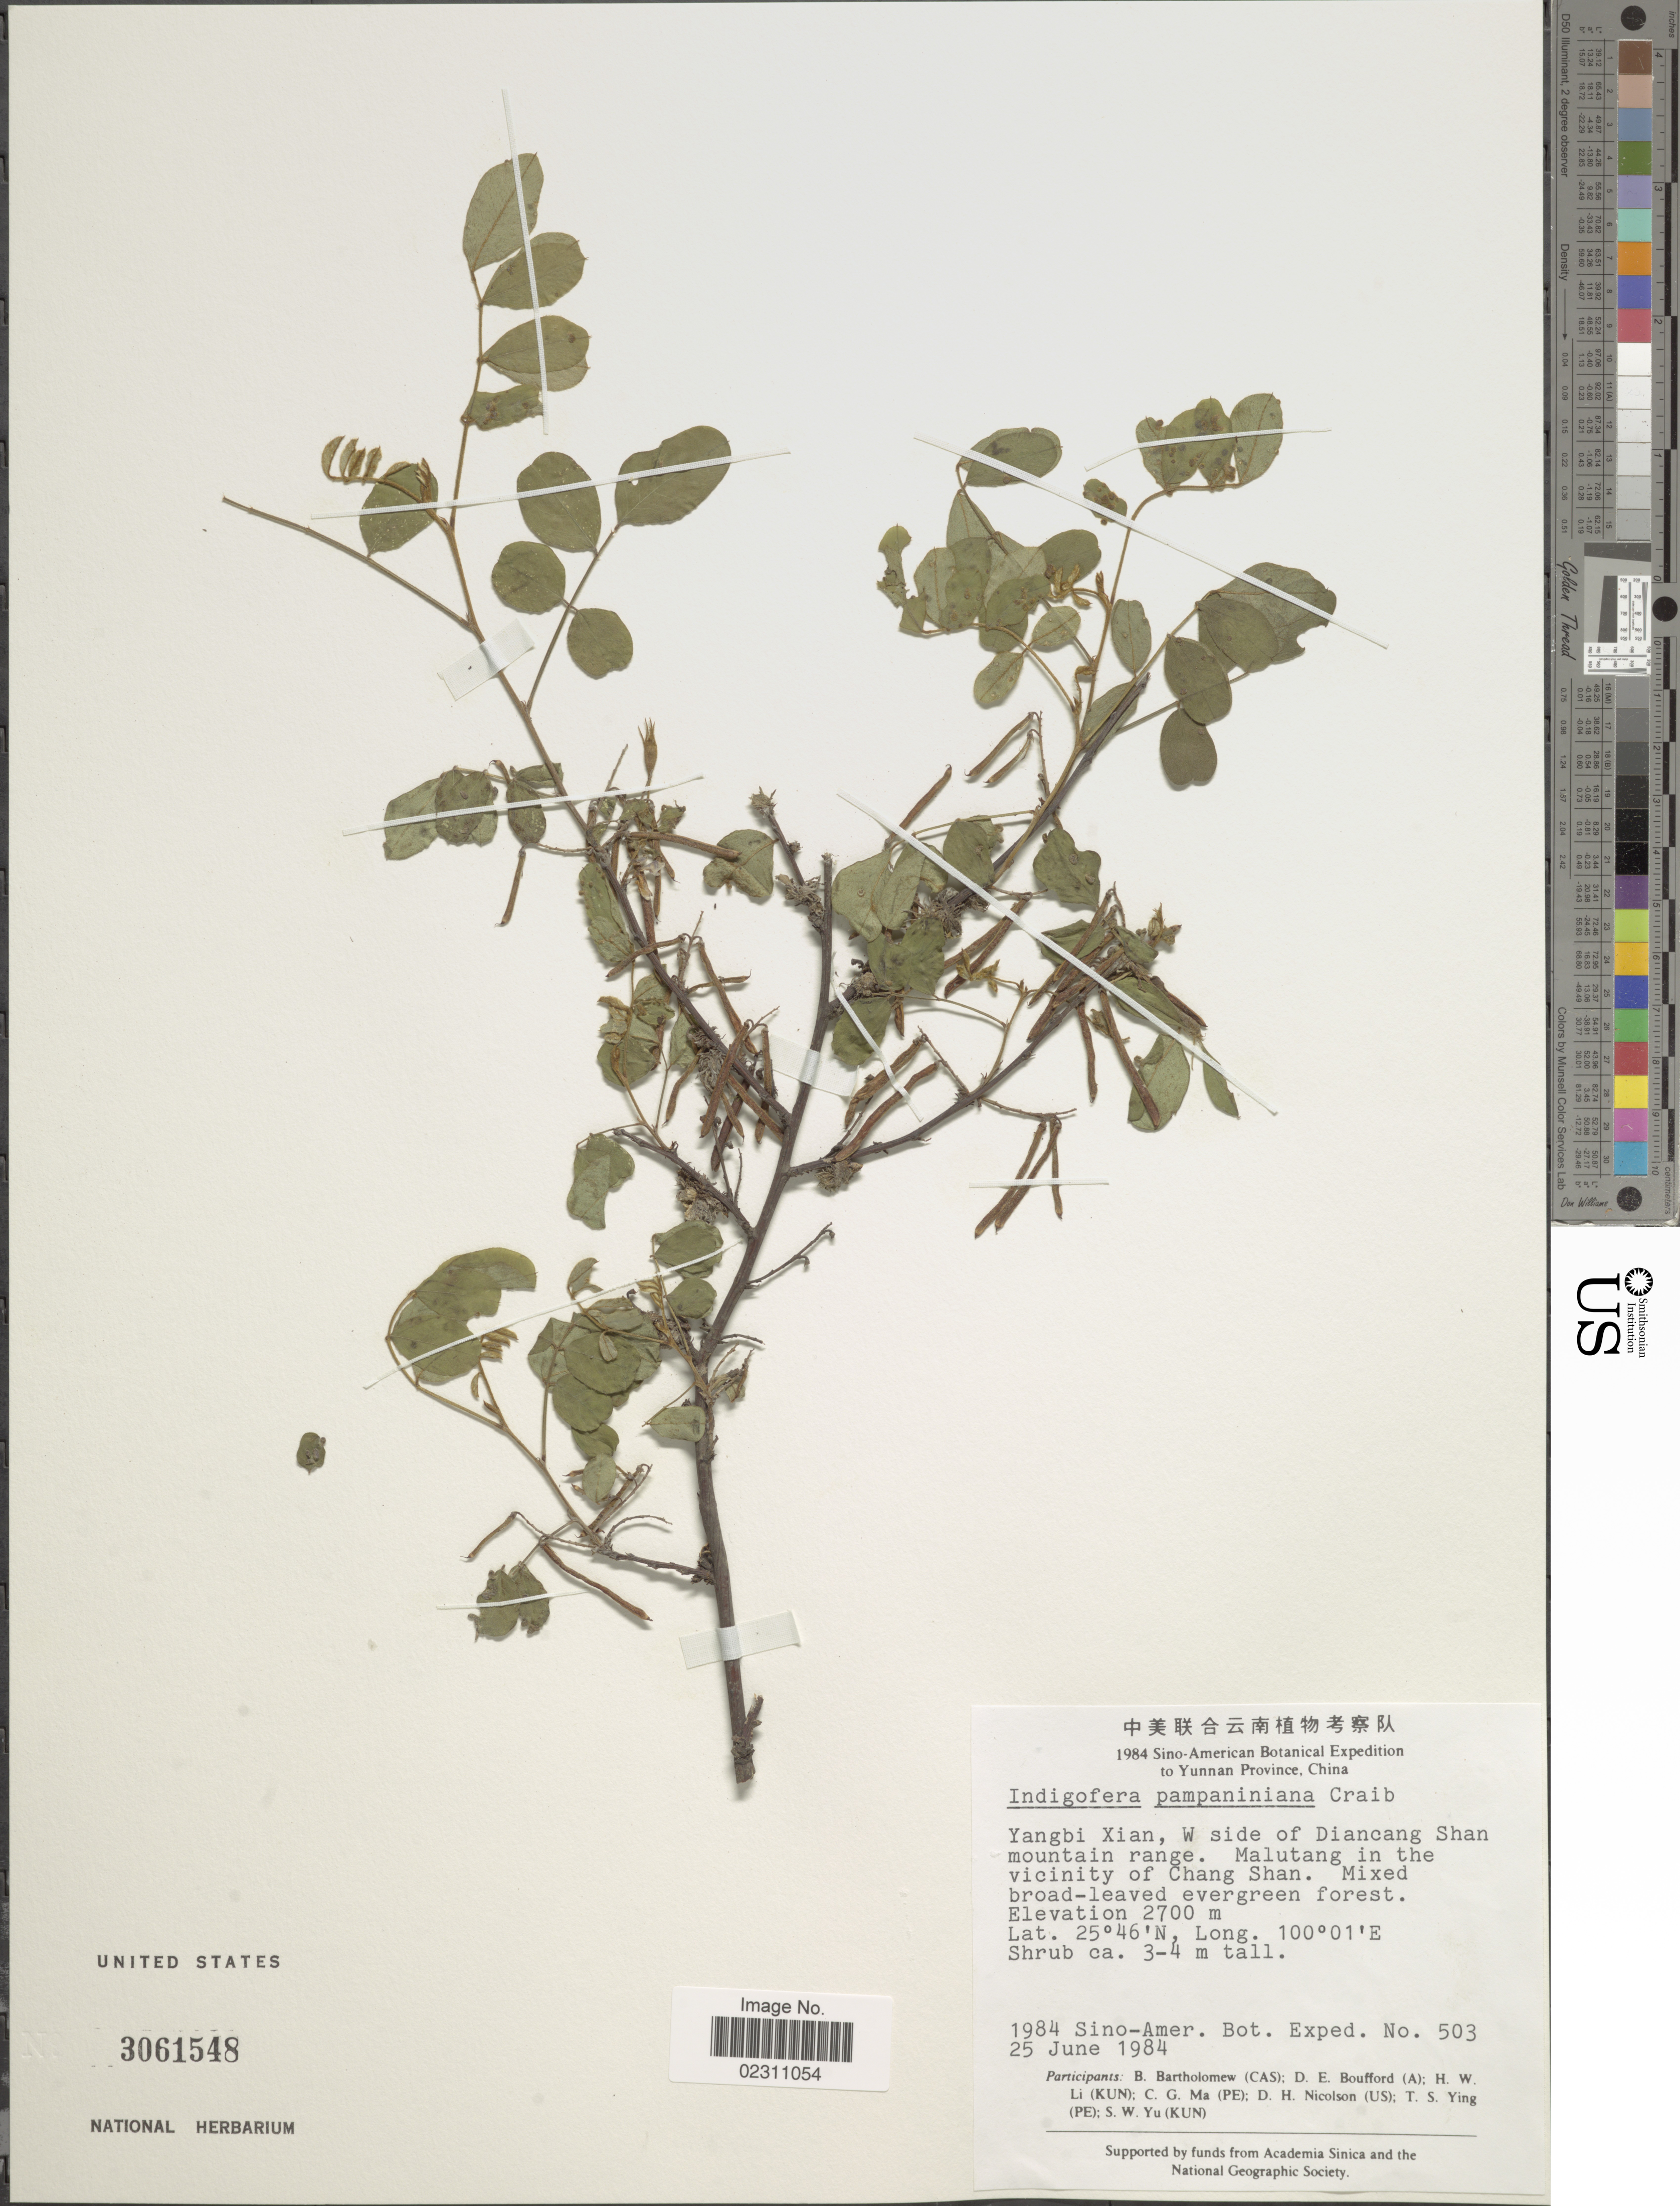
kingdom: Plantae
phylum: Tracheophyta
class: Magnoliopsida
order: Fabales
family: Fabaceae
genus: Indigofera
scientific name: Indigofera pampaniniana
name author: Craib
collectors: Sino-Amer. Bot. Exped. 1984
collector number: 503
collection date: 1984-06-25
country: China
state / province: Yunnan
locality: Yangbi Xian, W side of Diancang Shan mountain range, Malutang in the vicinity of Chang Shan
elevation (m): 2700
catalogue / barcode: US 3061548